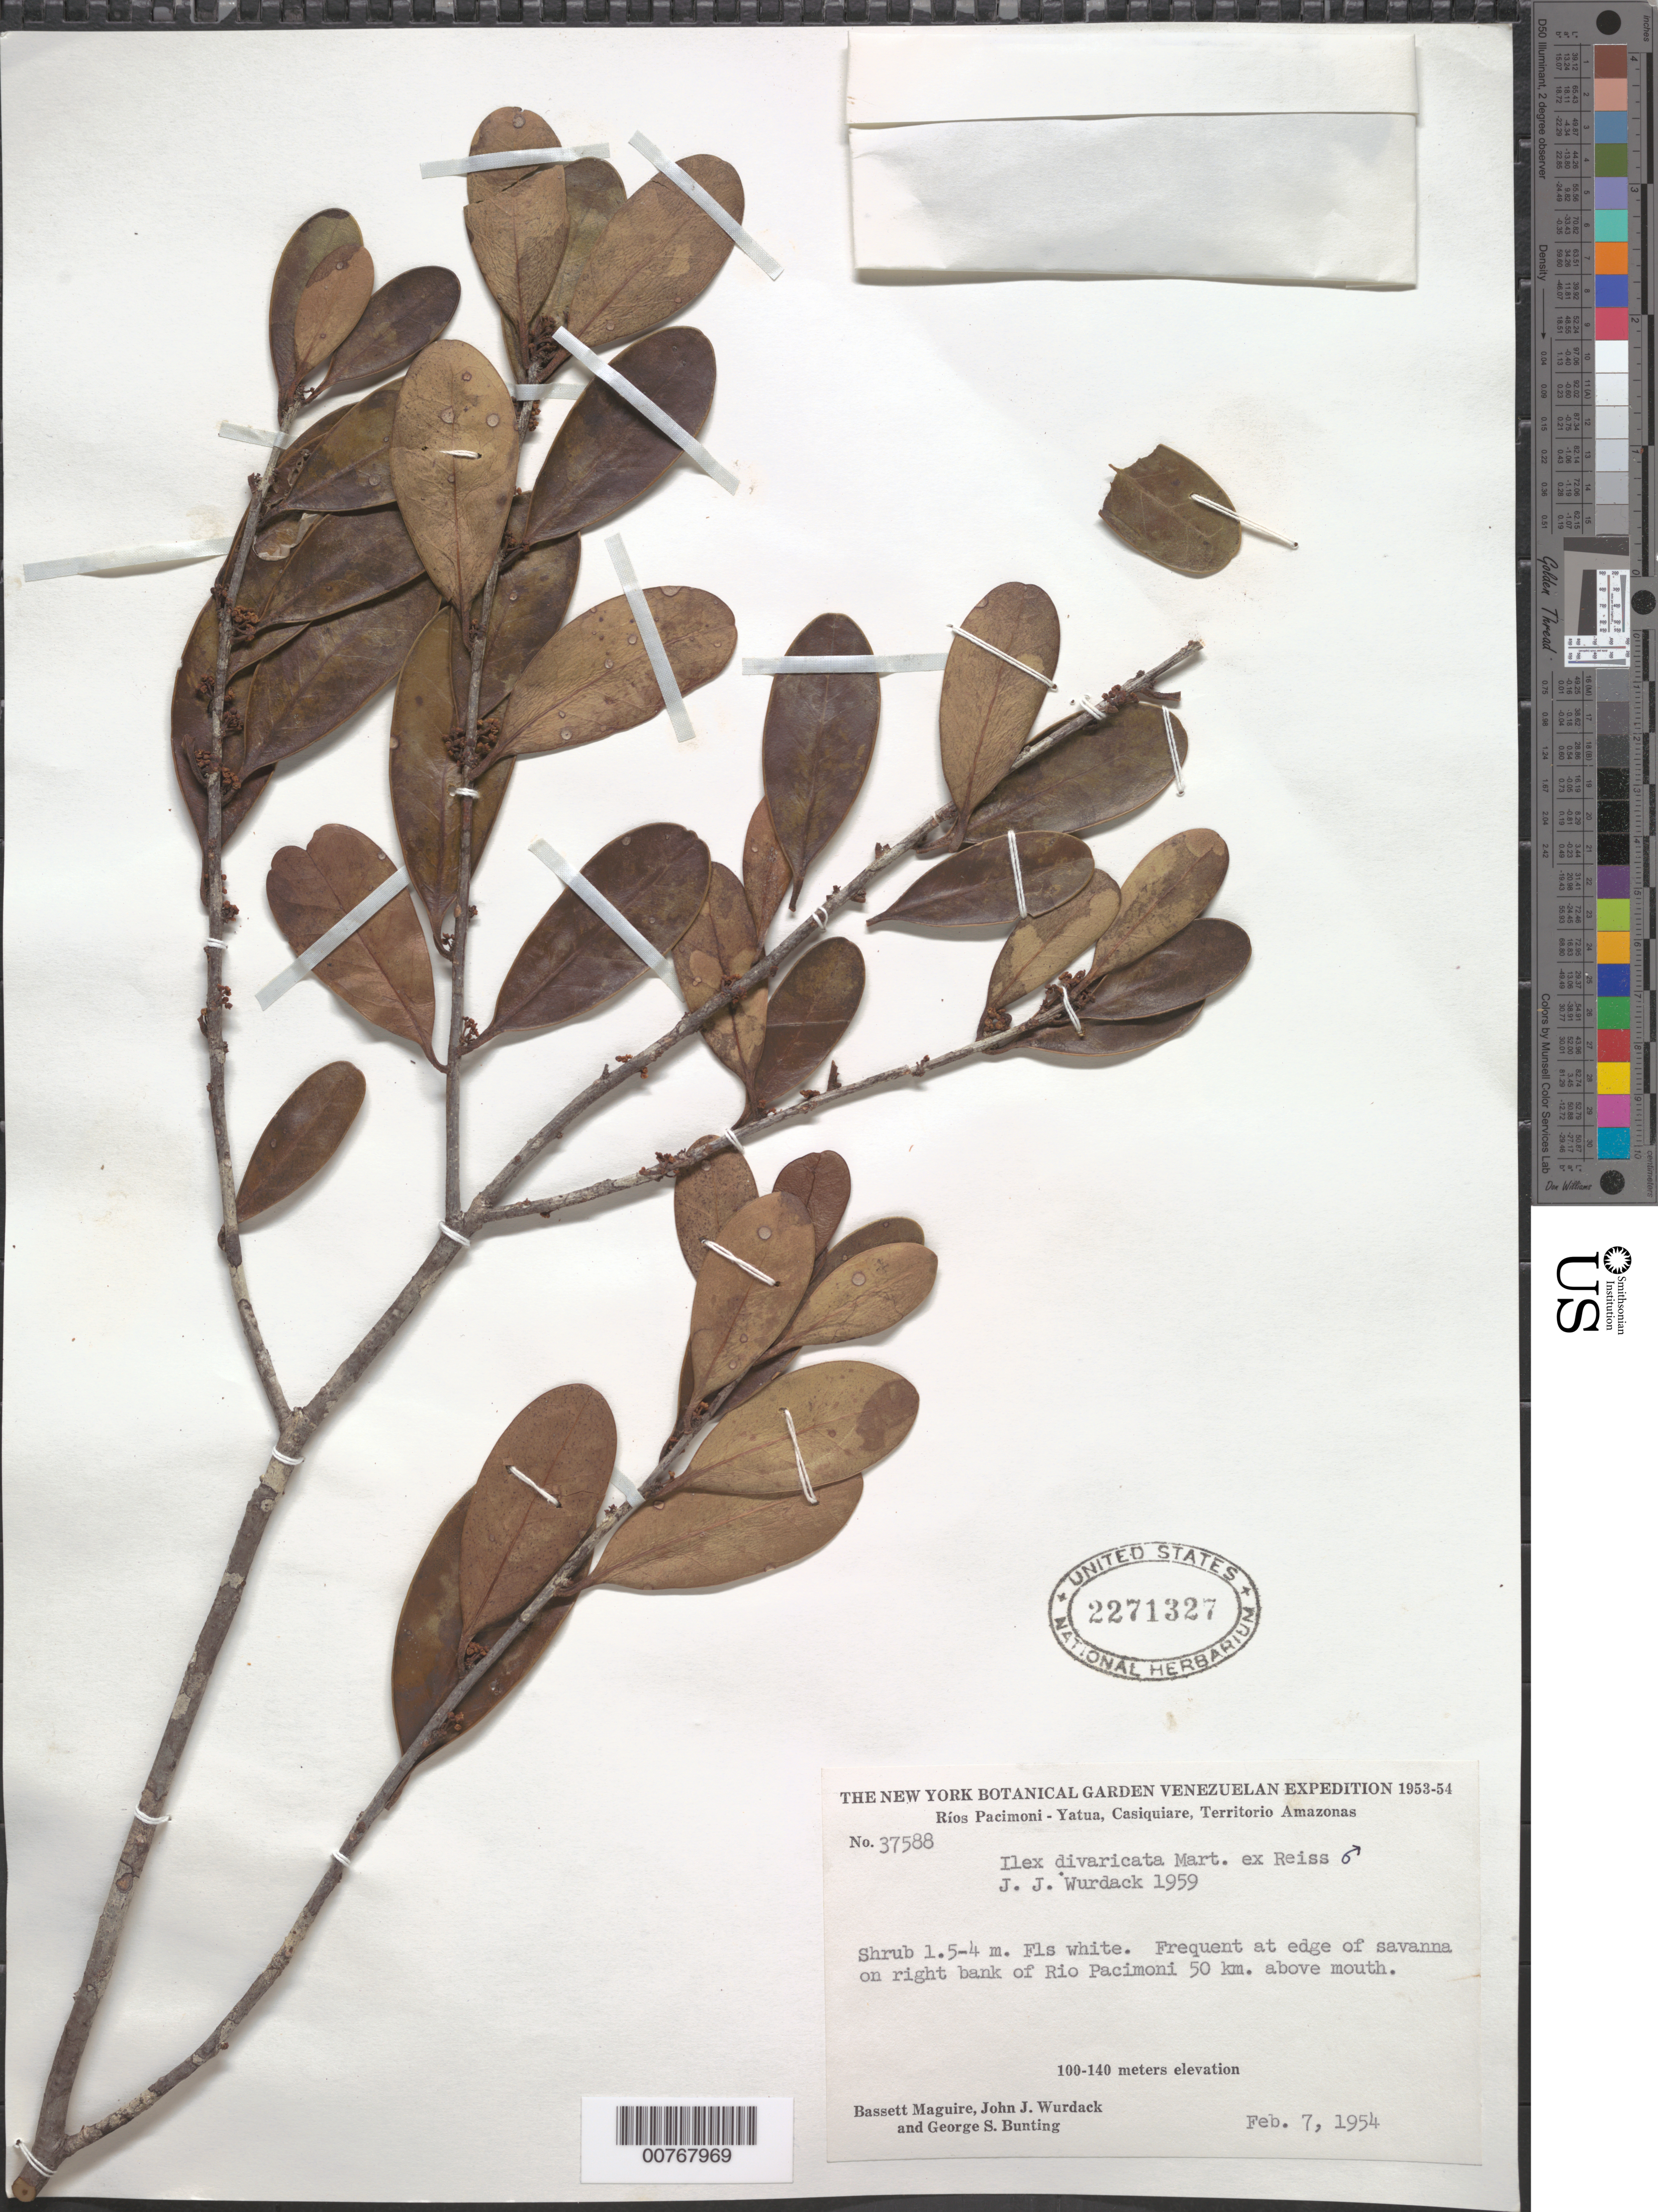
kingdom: Plantae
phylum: Tracheophyta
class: Magnoliopsida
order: Aquifoliales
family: Aquifoliaceae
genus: Ilex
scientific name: Ilex divaricata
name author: Mart. ex Reissek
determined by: Wurdack, John J., (US), US (UNITED STATES)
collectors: B. Maguire, J. J. Wurdack & G. S. Bunting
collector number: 37588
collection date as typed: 7-Feb-54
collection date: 1954-02-07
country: Venezuela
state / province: Amazonas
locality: Río Pacimoni, 50 km above mouth (intersection w/ Río Orinoco) on right bank near Río Yatua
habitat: Edge of savanna on right bank of river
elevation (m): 100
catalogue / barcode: US 2271327